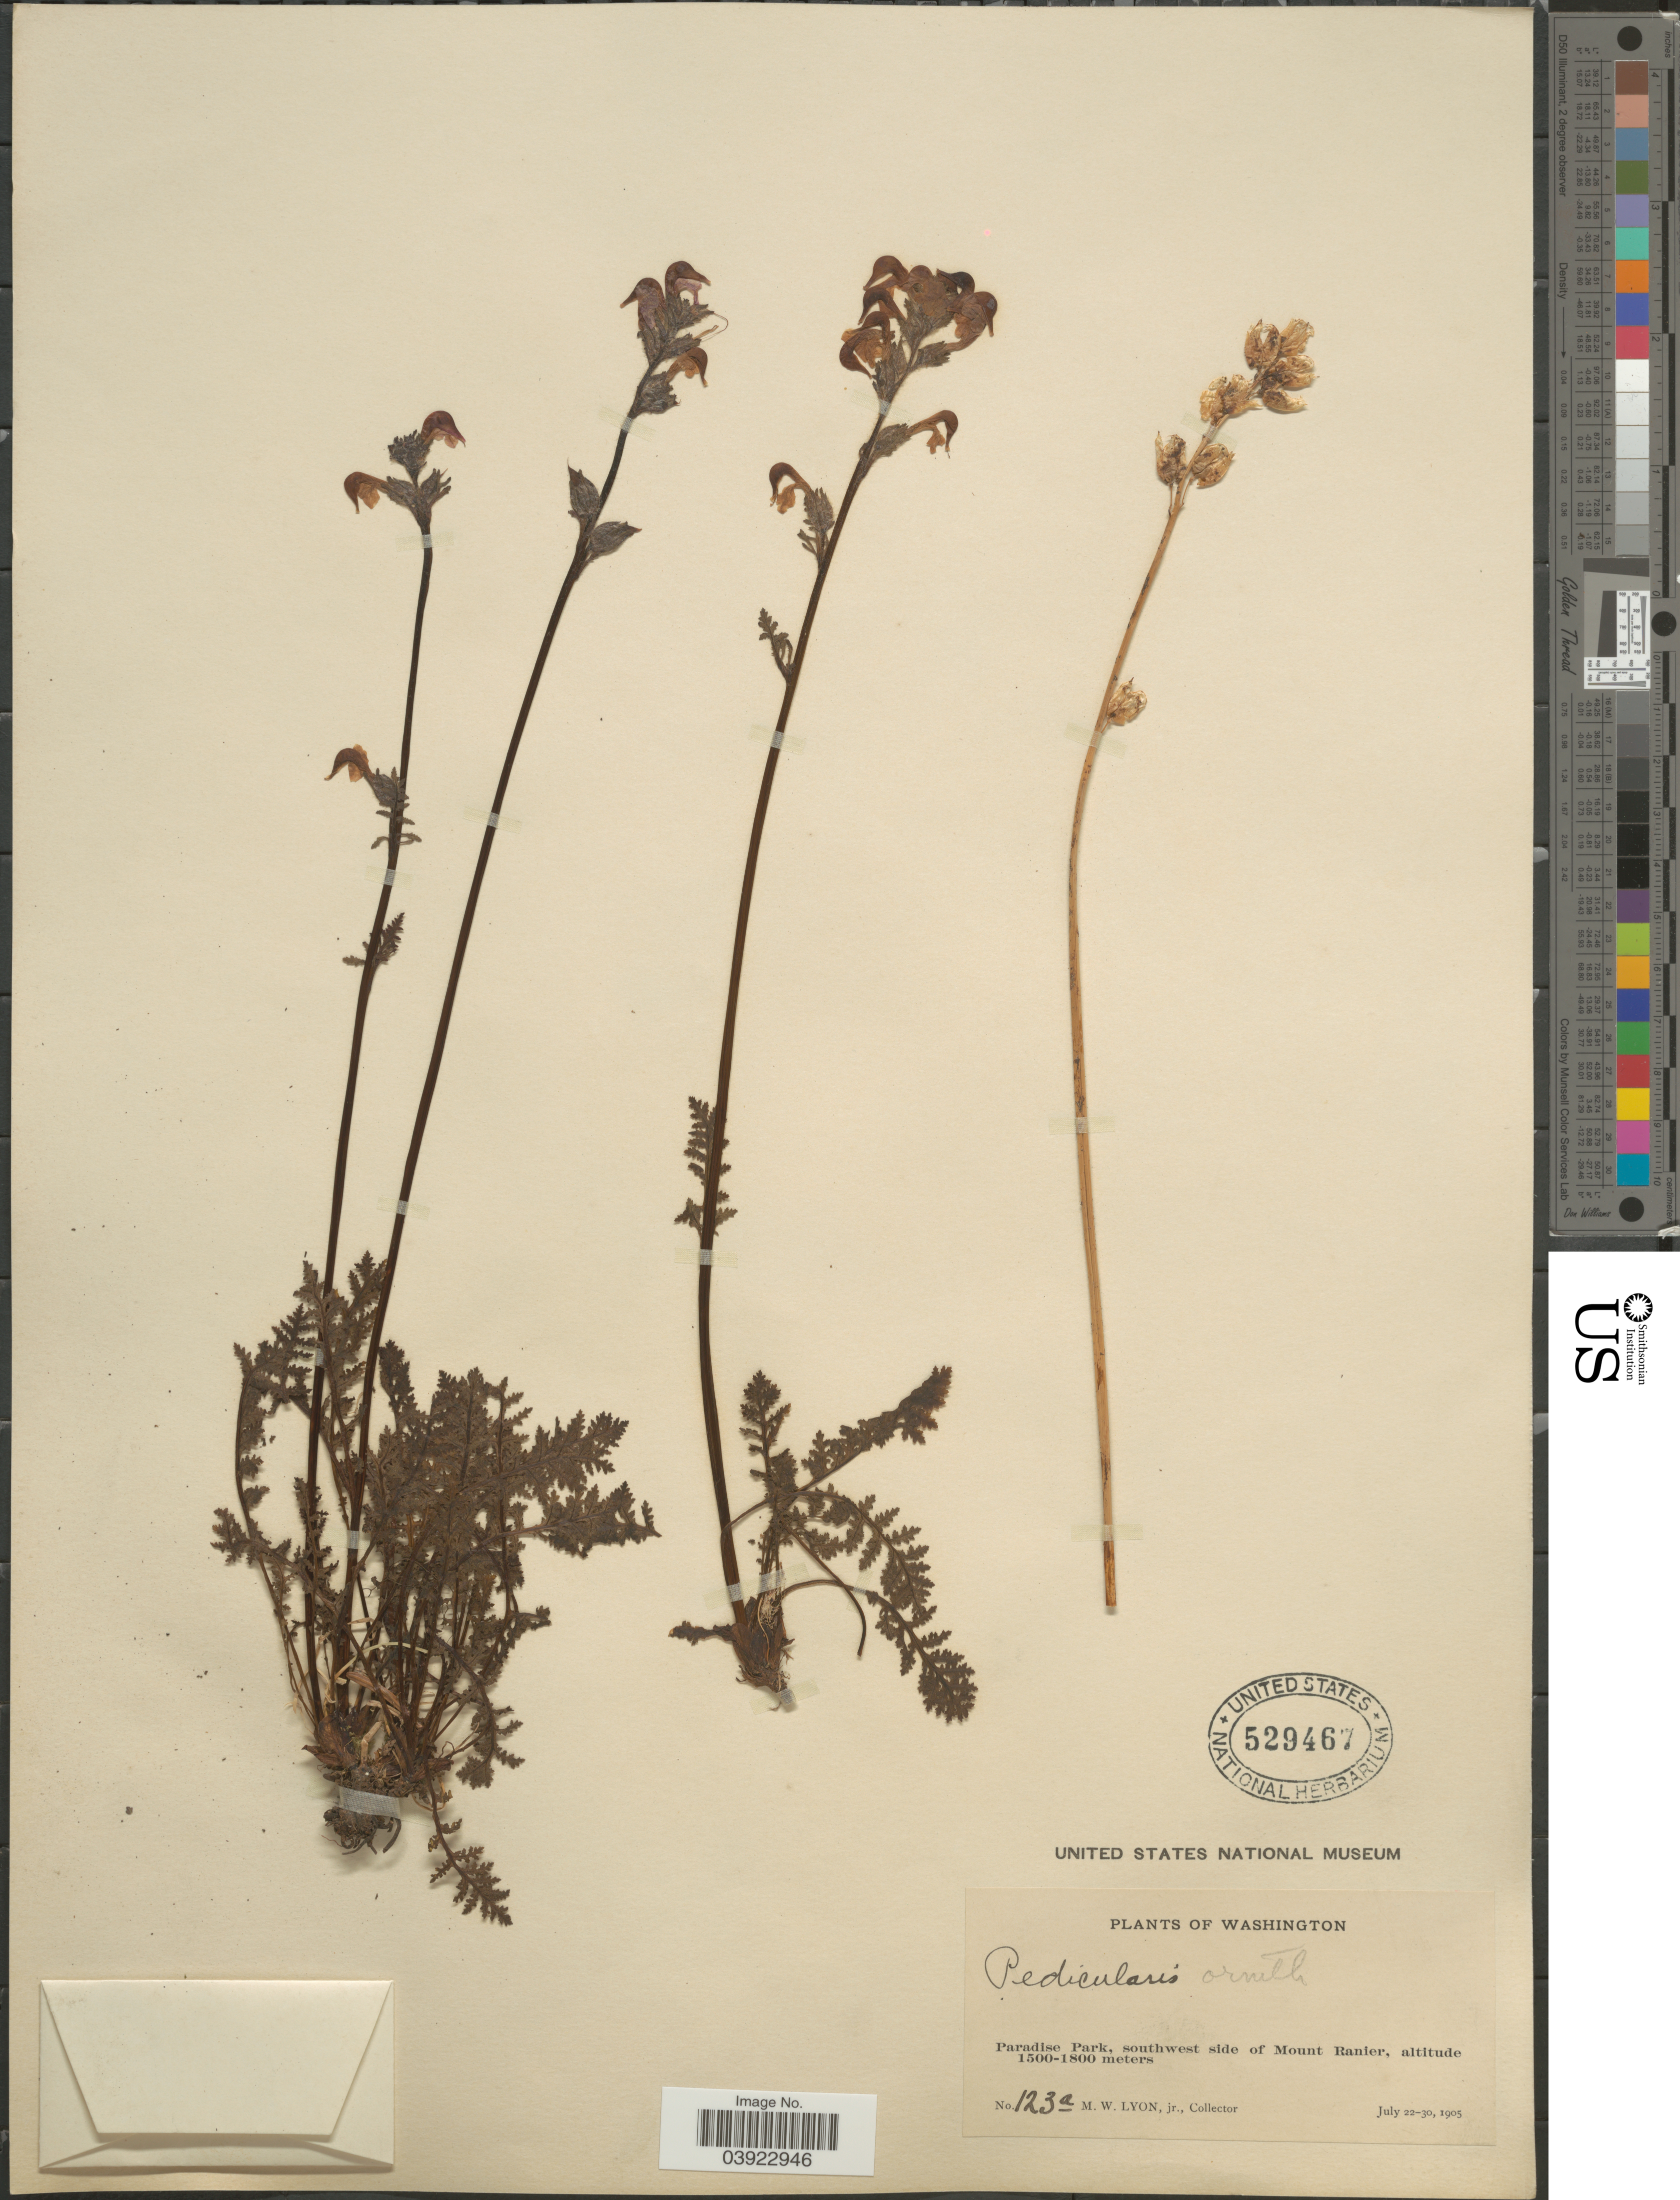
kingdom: Plantae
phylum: Tracheophyta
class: Magnoliopsida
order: Lamiales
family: Orobanchaceae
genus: Pedicularis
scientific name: Pedicularis ornithorhyncha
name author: Benth.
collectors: M. Lyon Jr.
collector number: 123a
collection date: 1905-07-22/1905-07-30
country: United States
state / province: Washington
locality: Paradise Park, southwest side of Mount Ranier.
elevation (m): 1500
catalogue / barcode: US 529467